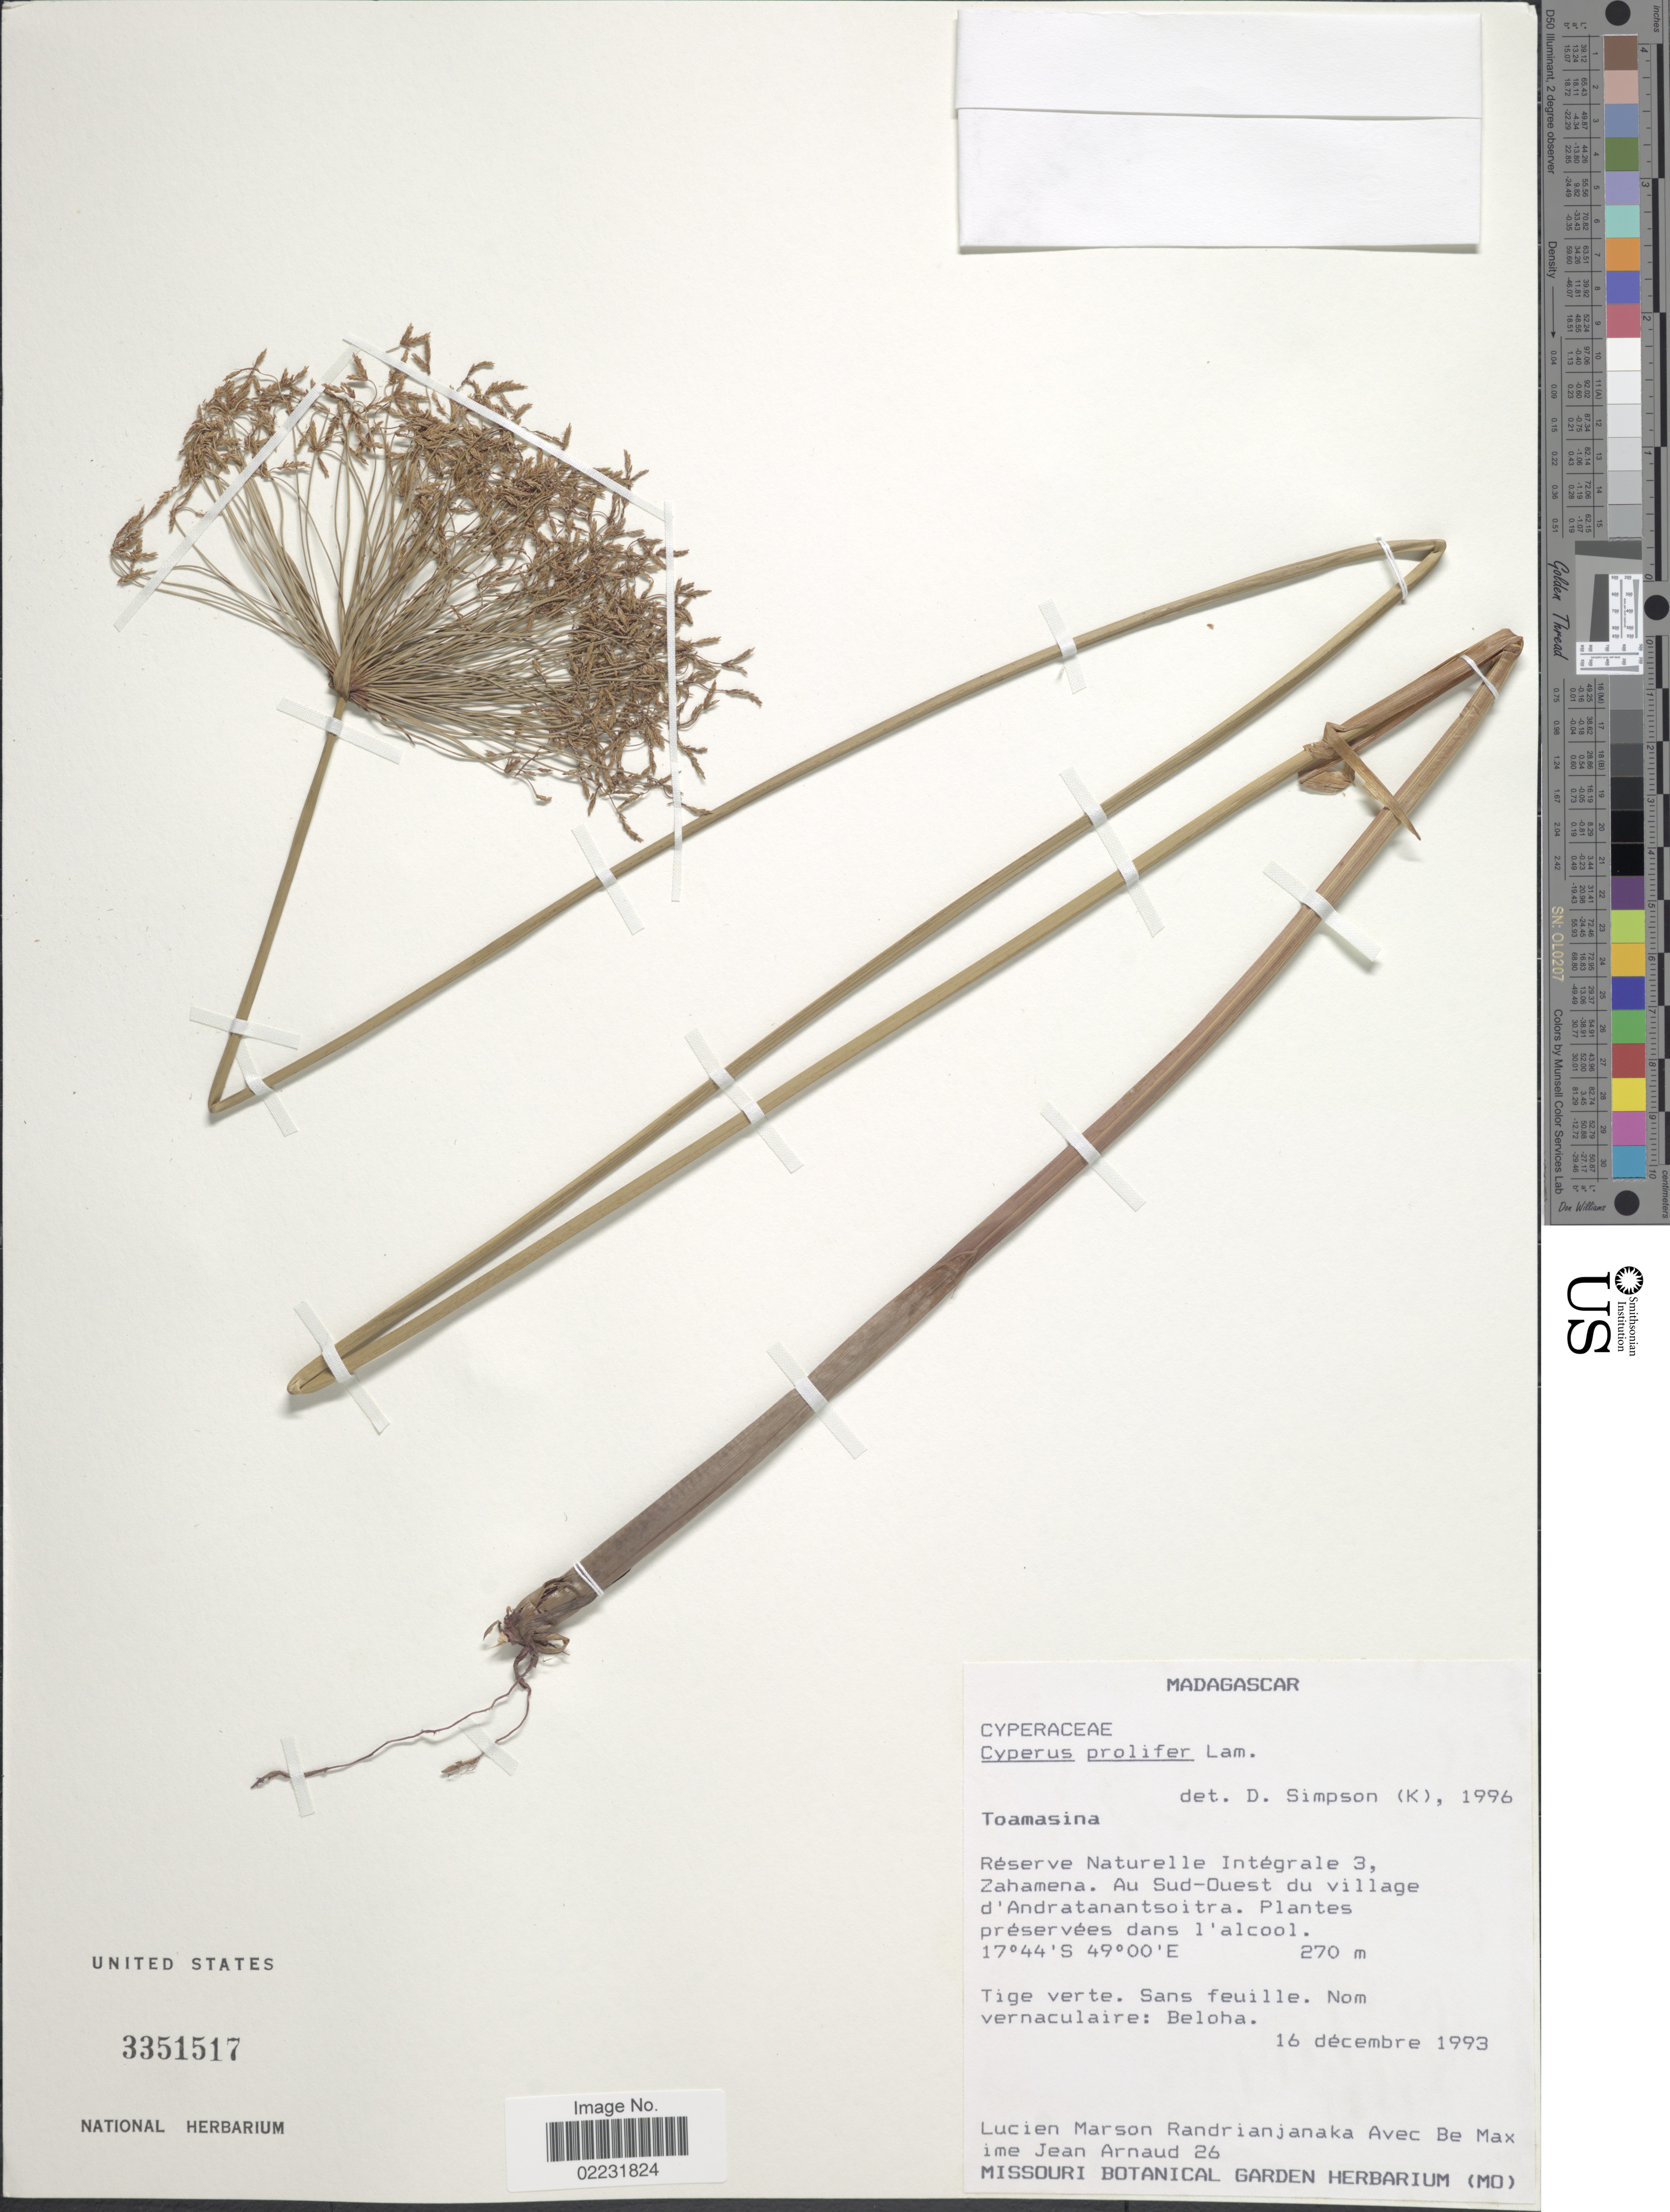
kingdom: Plantae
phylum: Tracheophyta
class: Liliopsida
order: Poales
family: Cyperaceae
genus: Cyperus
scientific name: Cyperus prolifer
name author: Lam.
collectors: L. Randrianjanaka & M. Arnaud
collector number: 26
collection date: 1993-12-16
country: Madagascar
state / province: Analanjirofo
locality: Toamasina, Reserve Naturelle Integrale 3, Zahamena, Au Sud-Ouest du village d'Andratanantsoitra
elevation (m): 270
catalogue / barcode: US 3351517